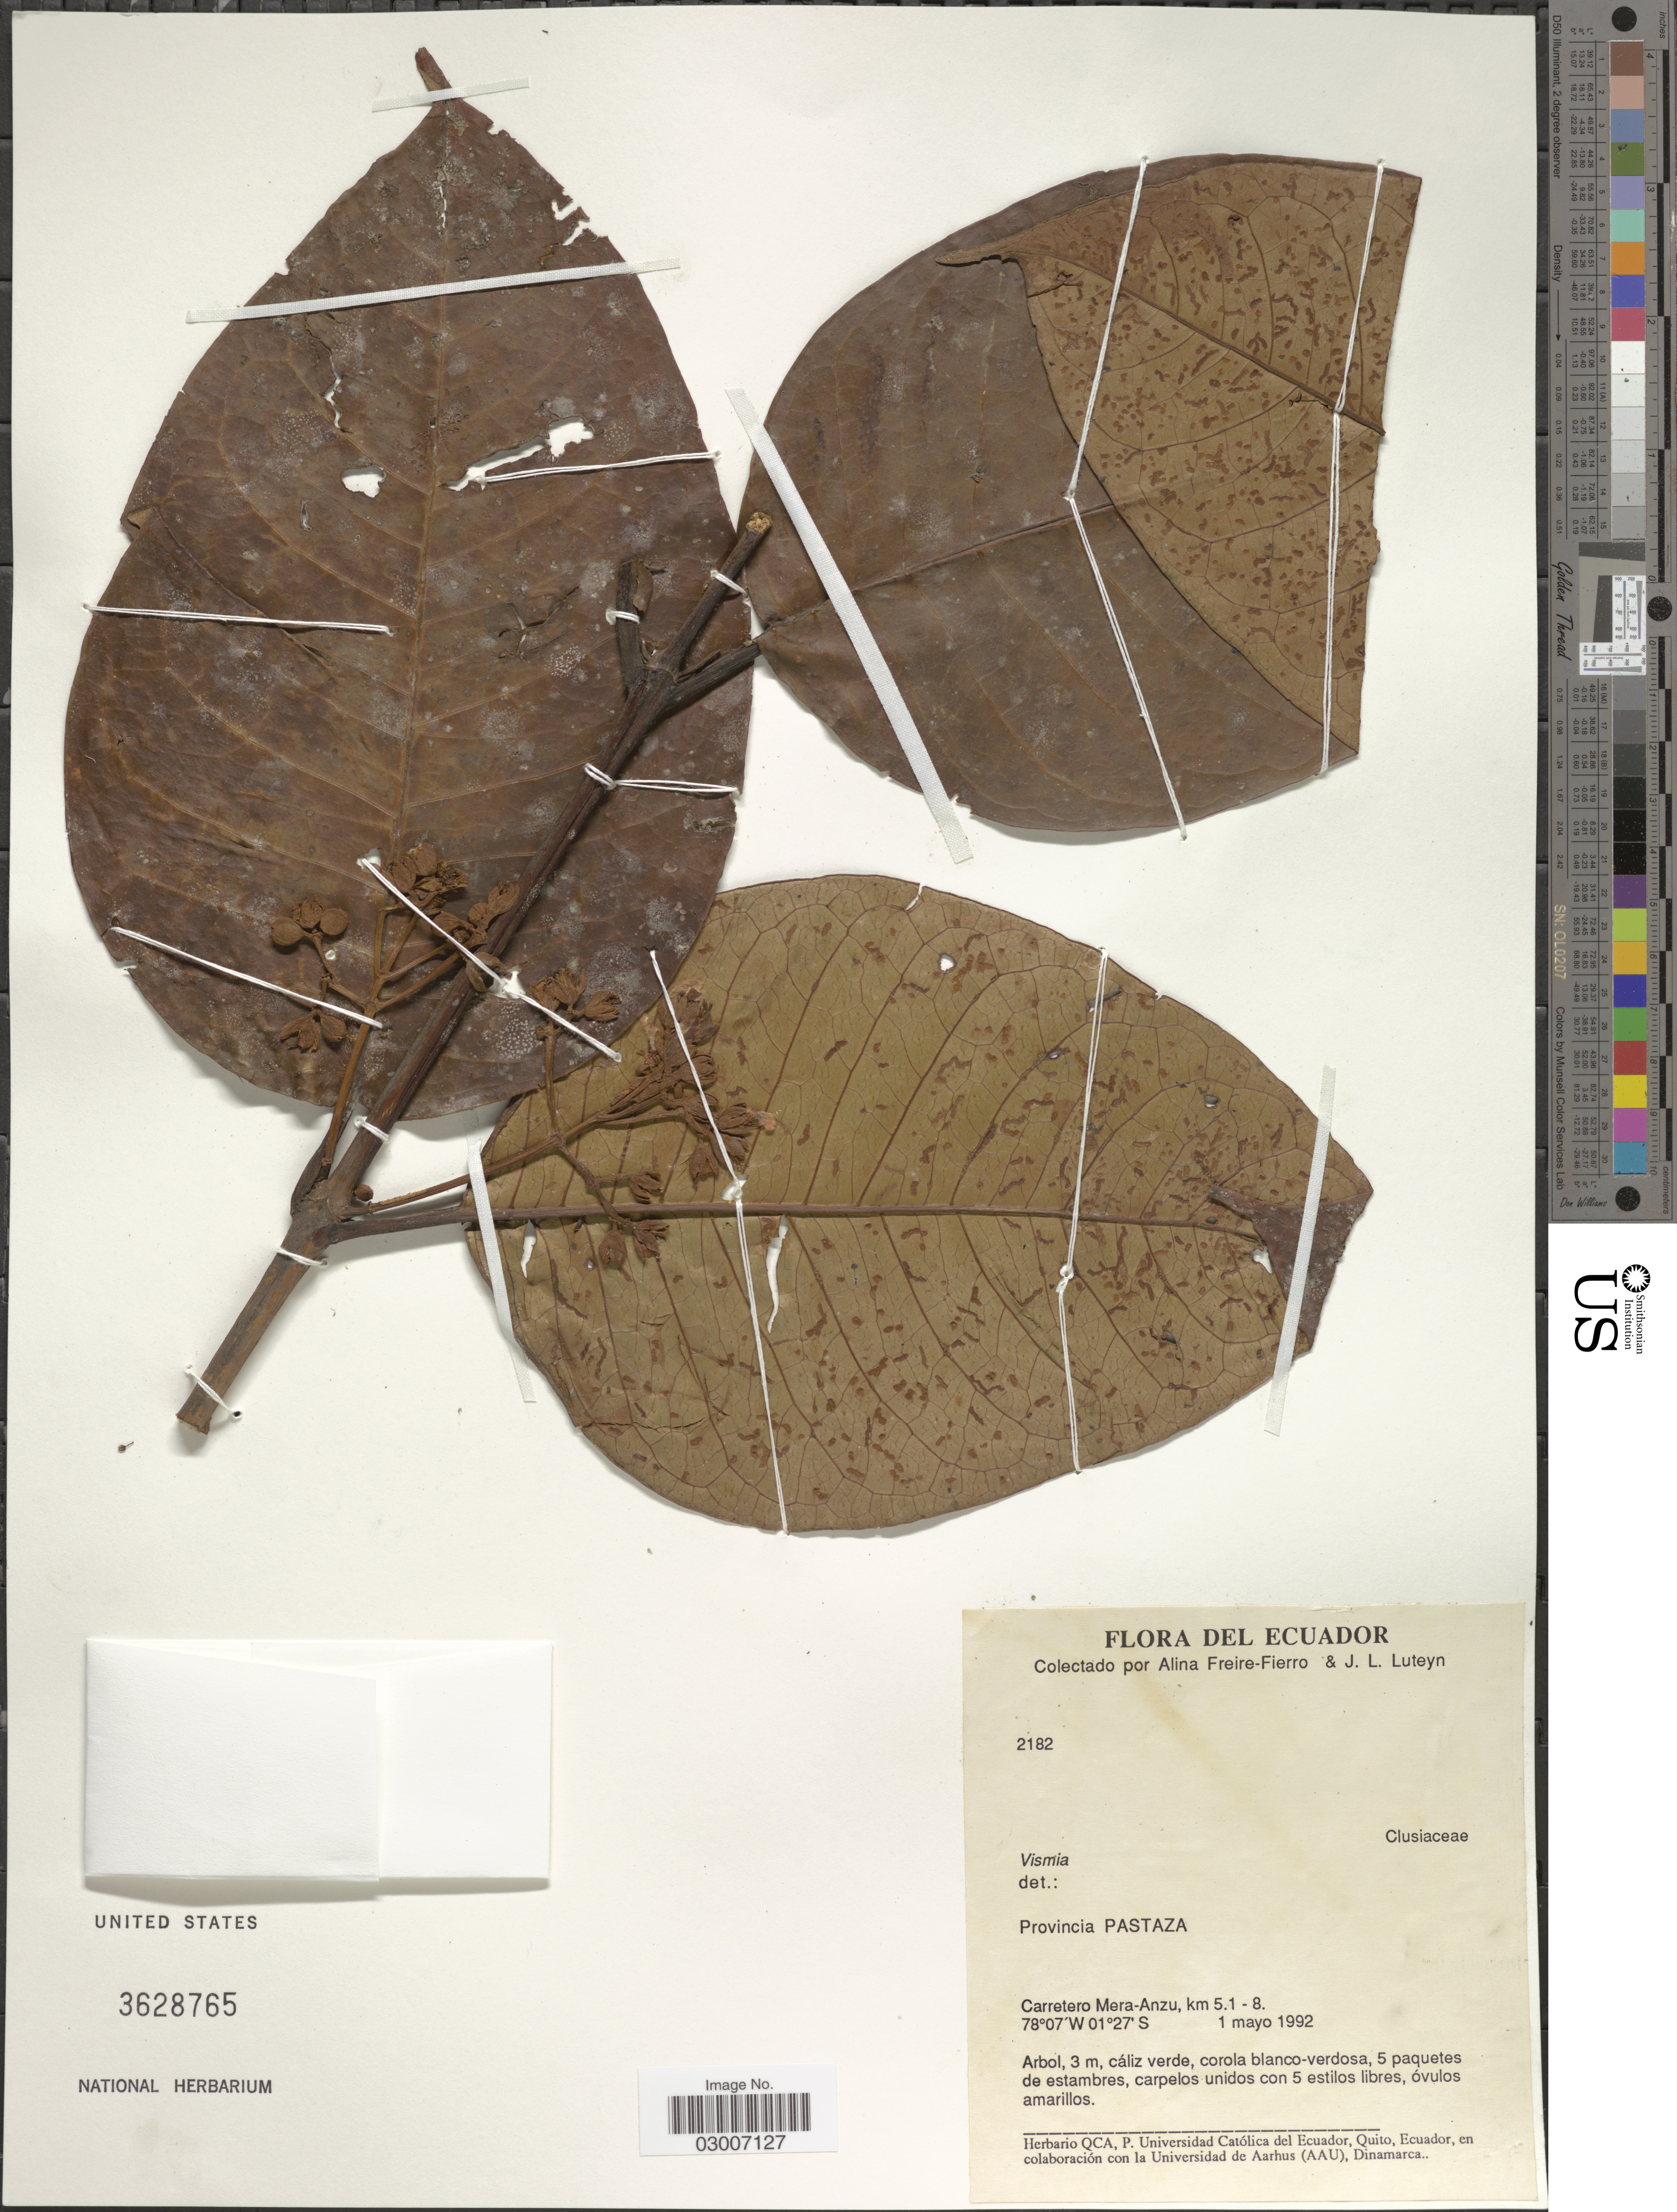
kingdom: Plantae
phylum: Tracheophyta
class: Magnoliopsida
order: Malpighiales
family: Hypericaceae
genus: Vismia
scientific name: Vismia sp.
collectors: A. Freire-Fierro & J. Luteyn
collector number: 2182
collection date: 1992-05-01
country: Ecuador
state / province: Pastaza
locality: Carretero Mera-Anzu, km 5.1-8.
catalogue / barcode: US 3628765